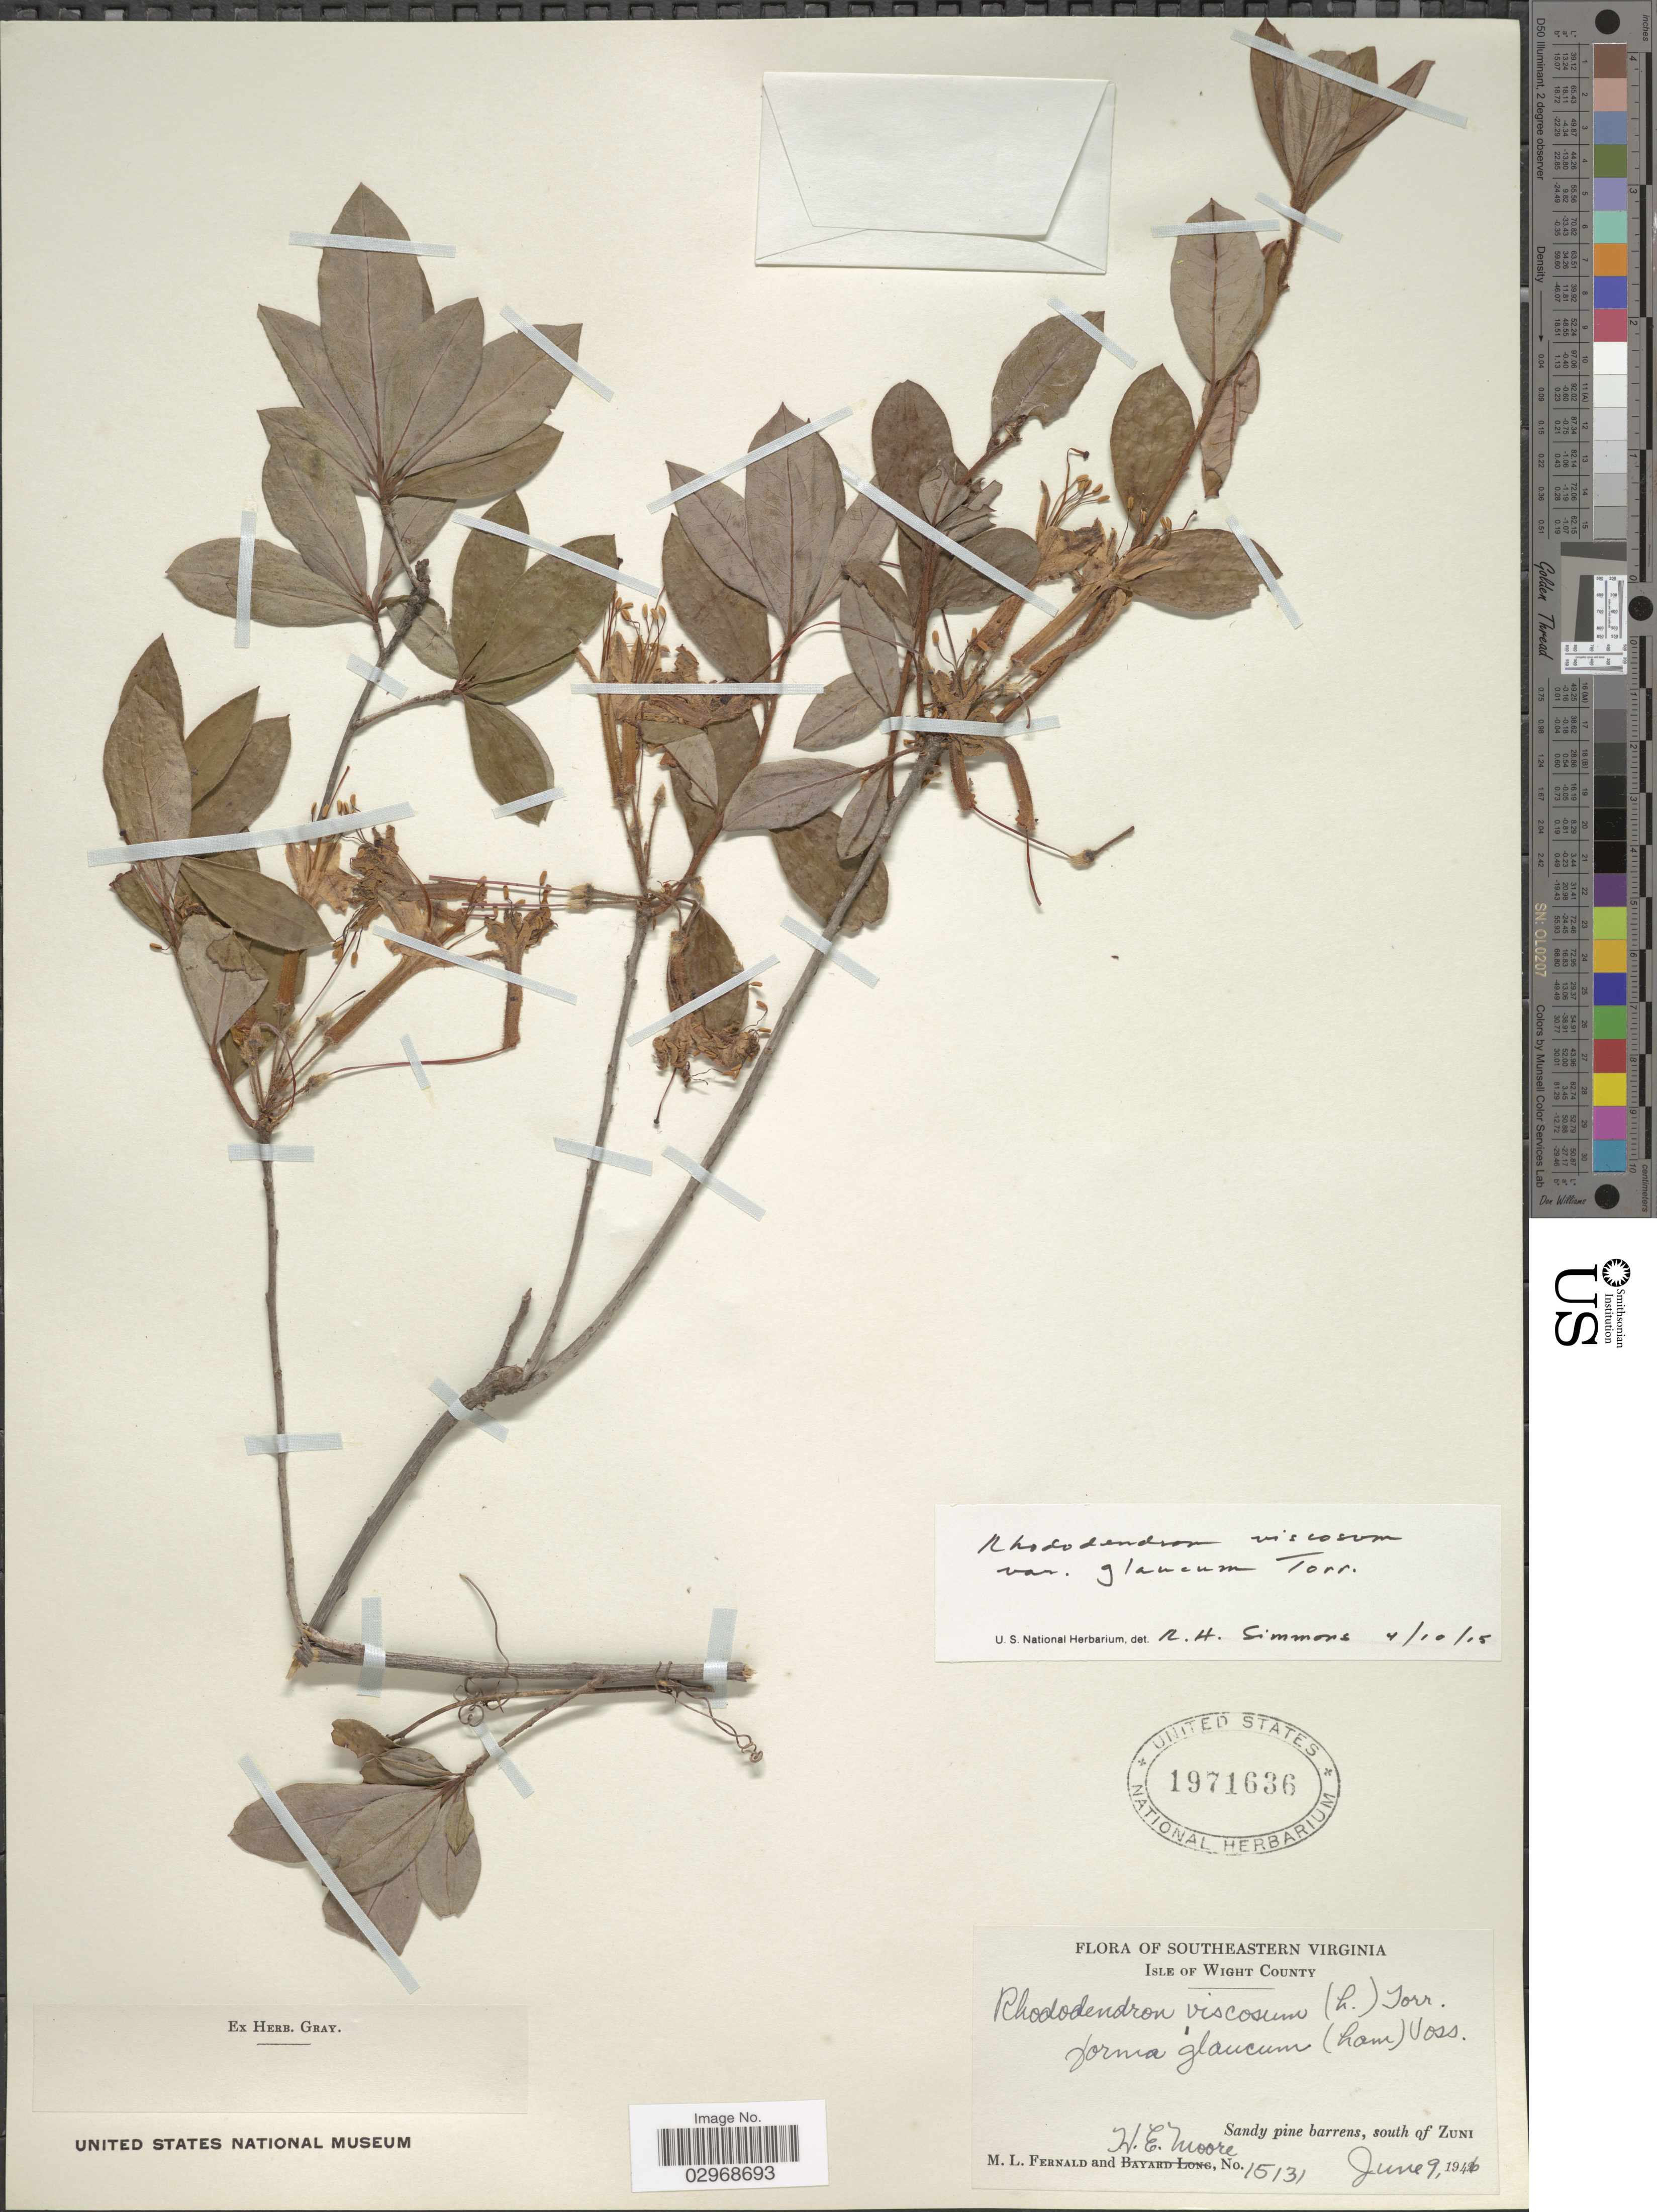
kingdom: Plantae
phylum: Tracheophyta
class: Magnoliopsida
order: Ericales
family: Ericaceae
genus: Rhododendron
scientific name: Rhododendron viscosum var. glaucum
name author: (Aiton) Torr.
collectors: M. L. Fernald & H. Moore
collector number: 15131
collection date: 1946-06-09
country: United States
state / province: Virginia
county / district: Isle of Wight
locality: Southeastern Virginia, Isle of Wight County, Sandy pine barrens, south of Zuni.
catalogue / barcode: US 1971636